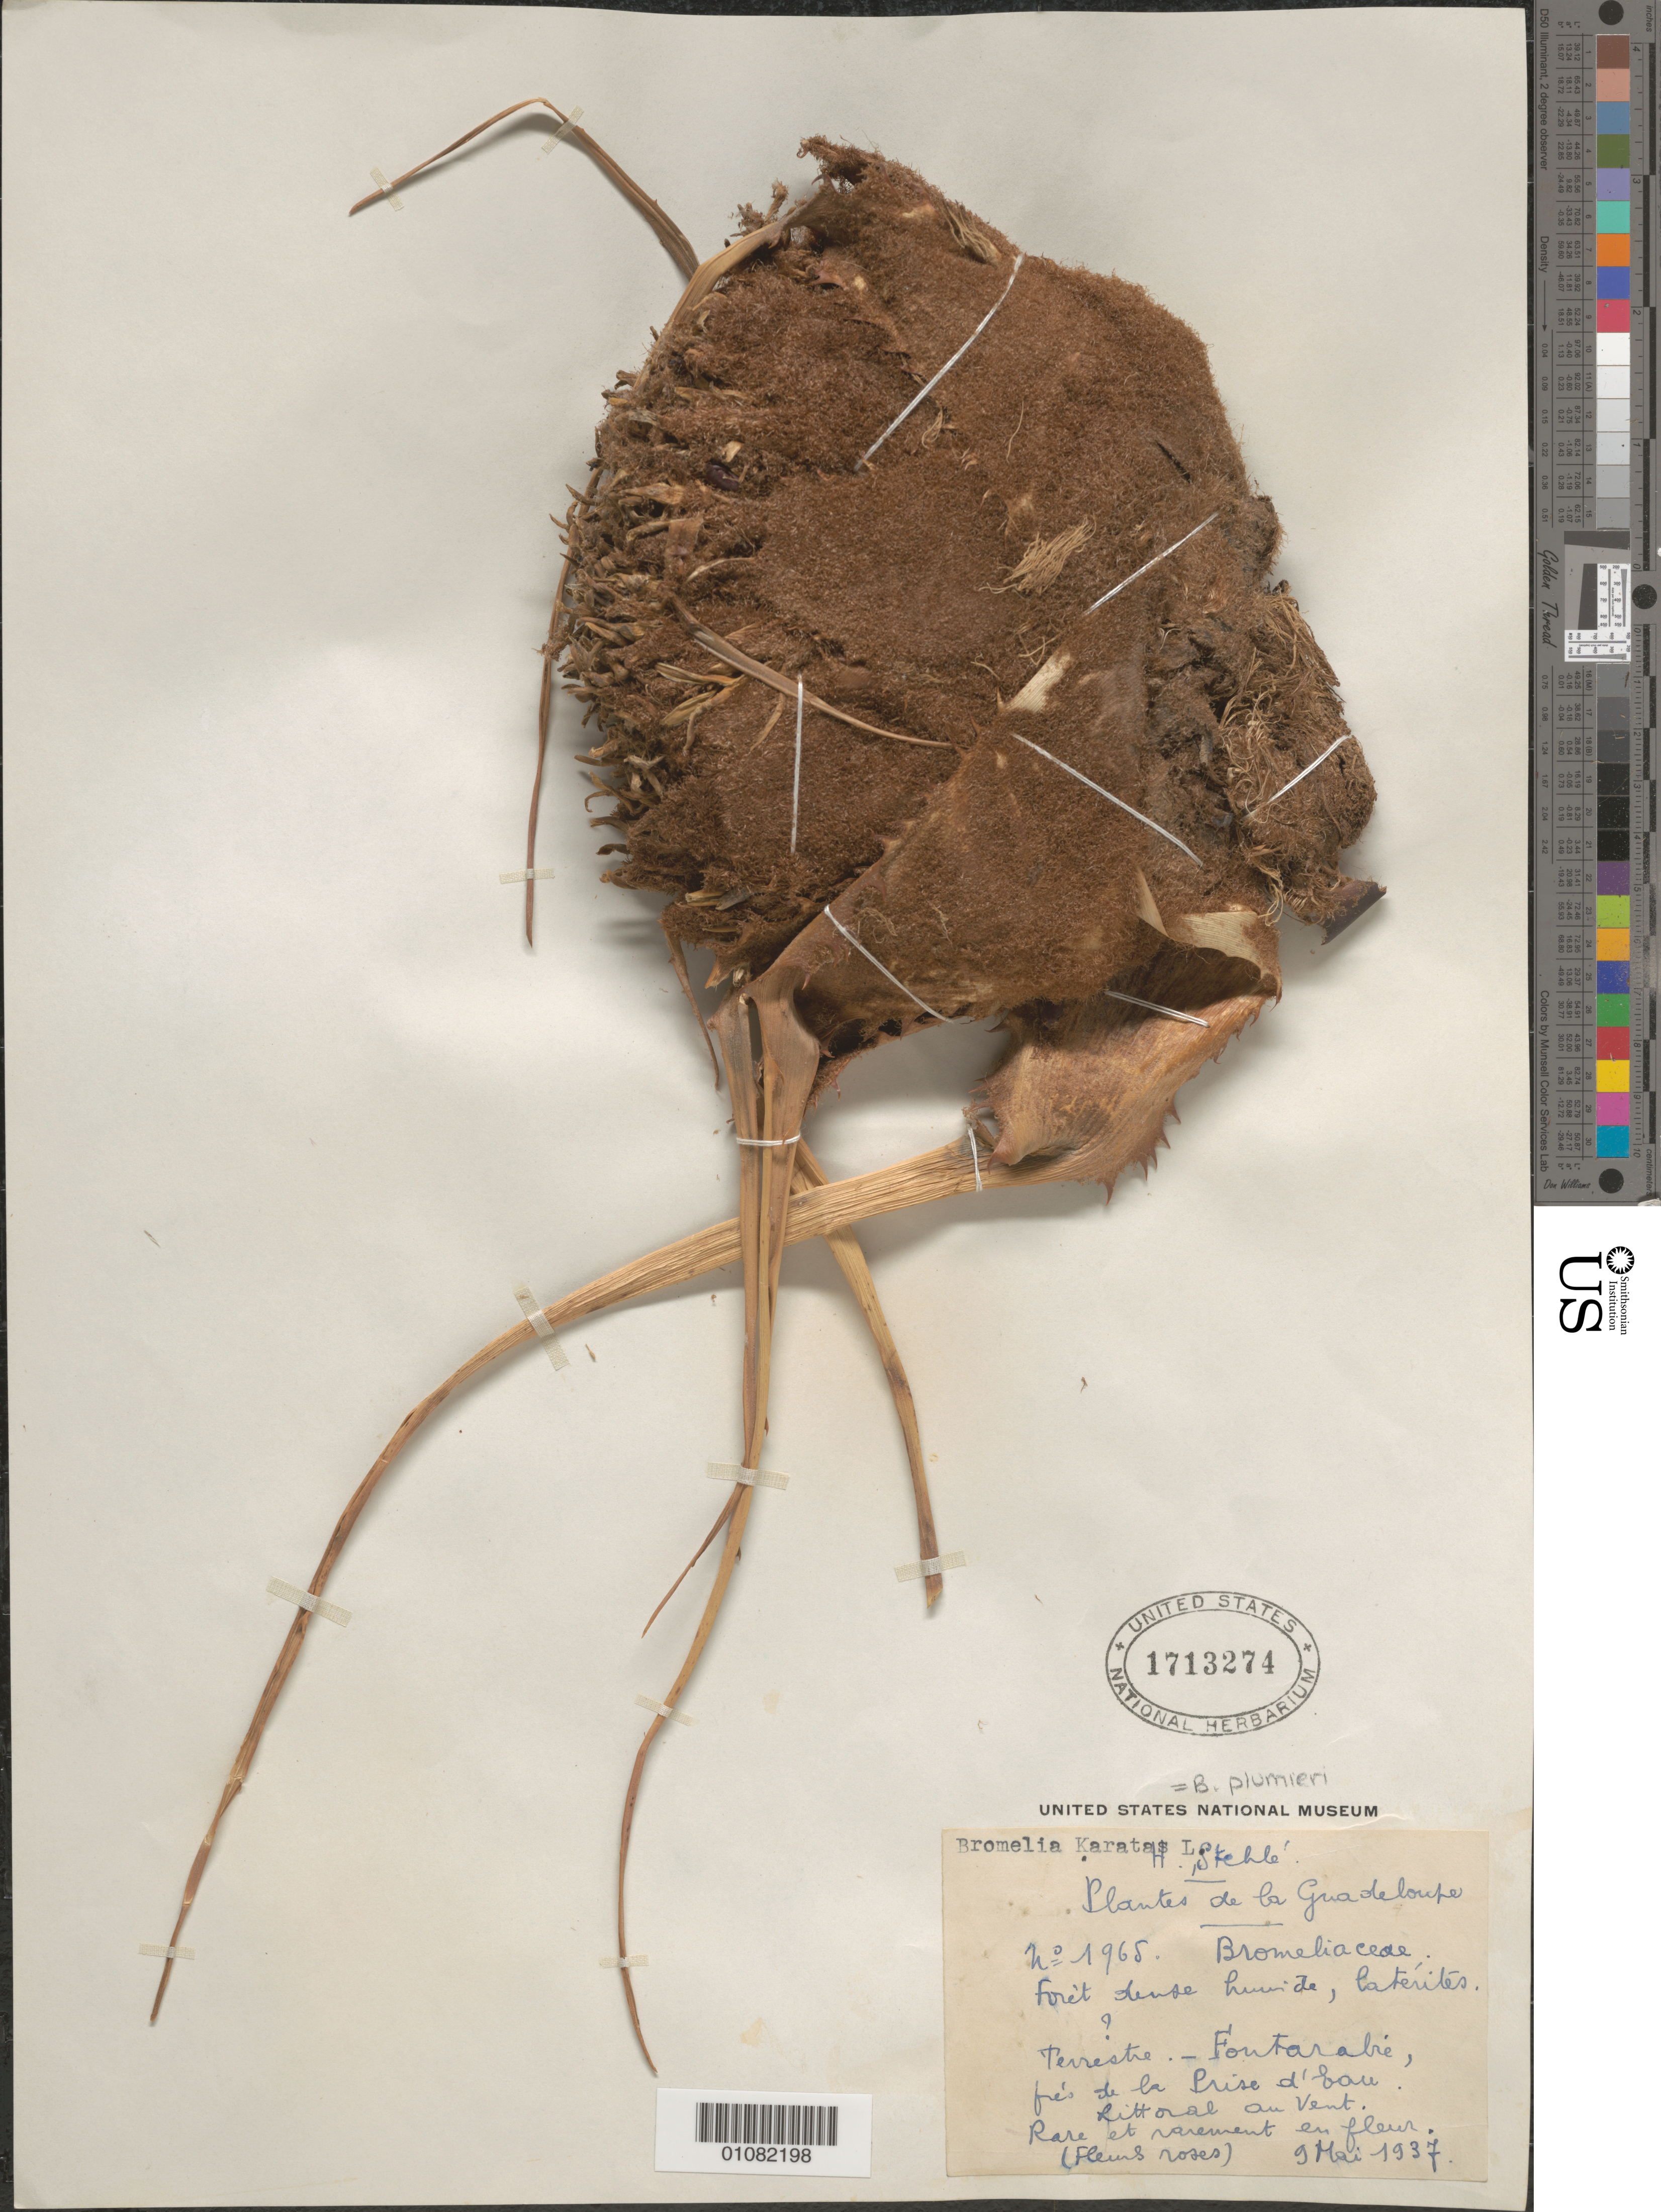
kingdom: Plantae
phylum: Tracheophyta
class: Liliopsida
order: Poales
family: Bromeliaceae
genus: Bromelia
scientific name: Bromelia plumieri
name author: (É. Morren) L.B. Sm.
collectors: H. Stehlé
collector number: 1965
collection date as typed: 09 May 1937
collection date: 1937-05-09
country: Guadeloupe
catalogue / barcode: US 1713274